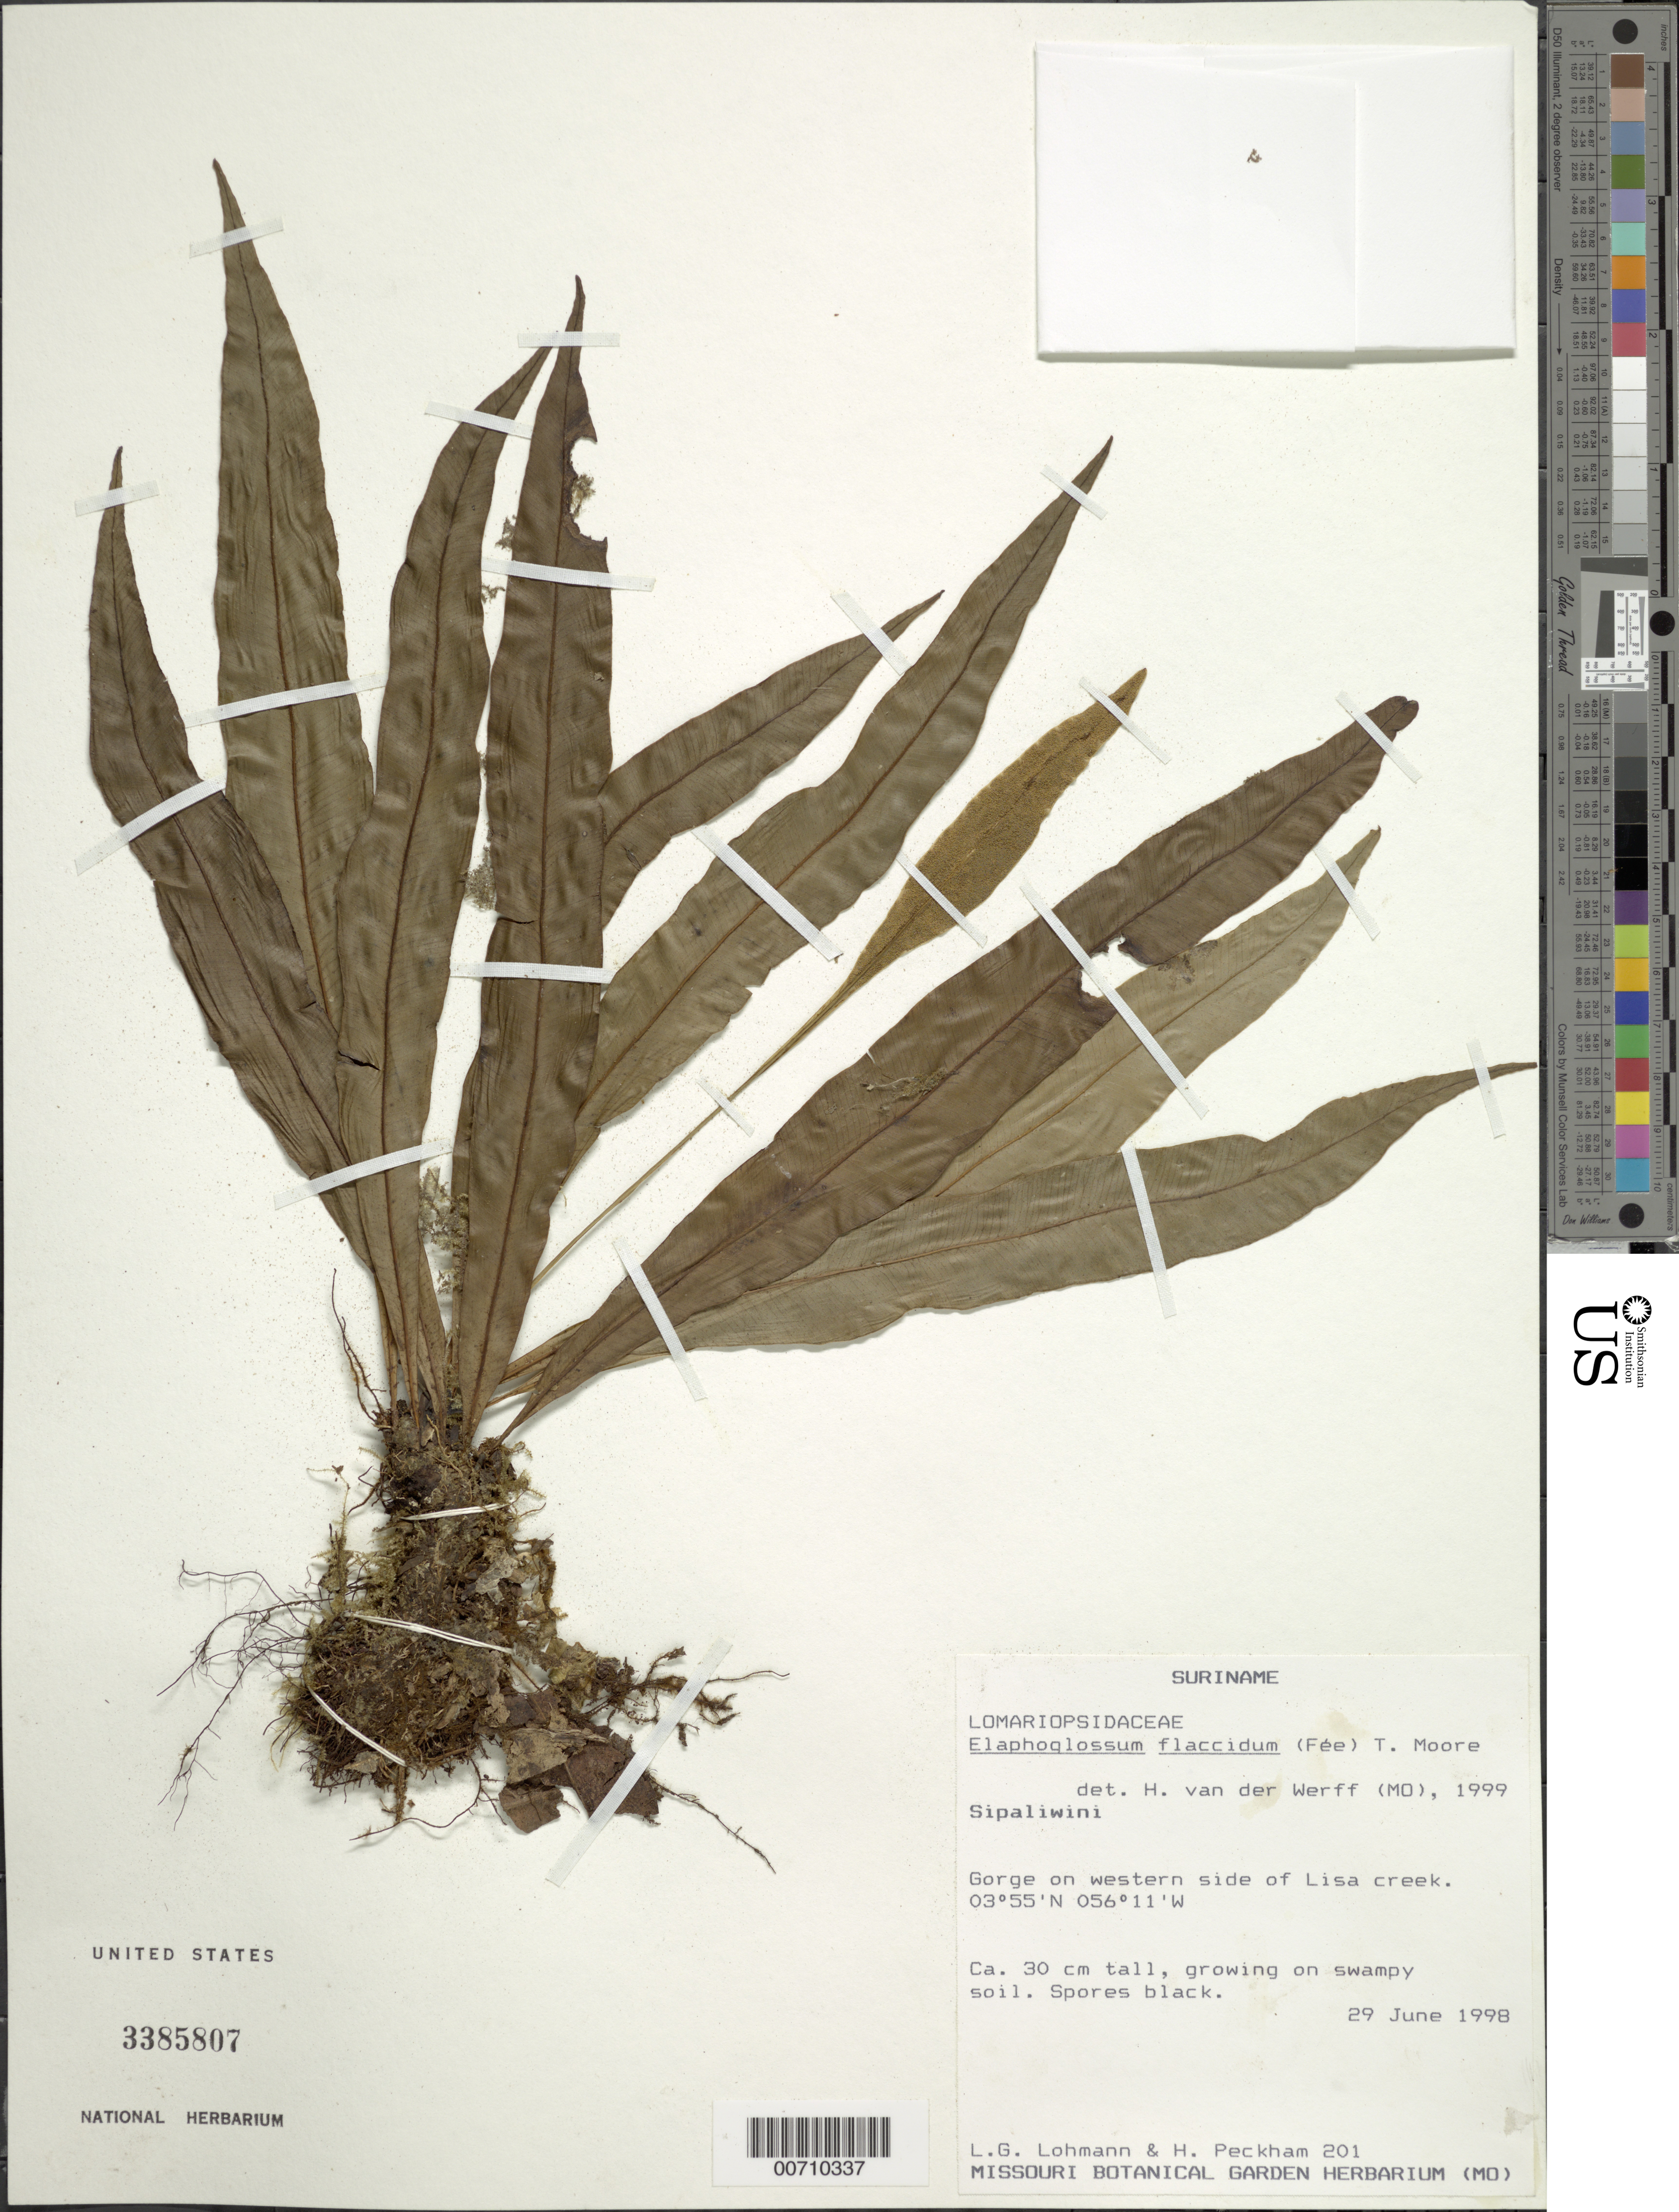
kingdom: Plantae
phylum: Tracheophyta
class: Polypodiopsida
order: Polypodiales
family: Dryopteridaceae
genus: Elaphoglossum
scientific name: Elaphoglossum flaccidum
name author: (Fée) T. Moore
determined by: van der Werff, H., (MO), Missouri Botanical Garden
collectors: L. G. Lohmann & H. Peckham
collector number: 201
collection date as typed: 29-Jun-98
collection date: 1998-06-29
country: Suriname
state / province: Sipaliwini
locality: Lisa Creek, gorge on W side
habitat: Swampy soil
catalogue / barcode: US 3385807